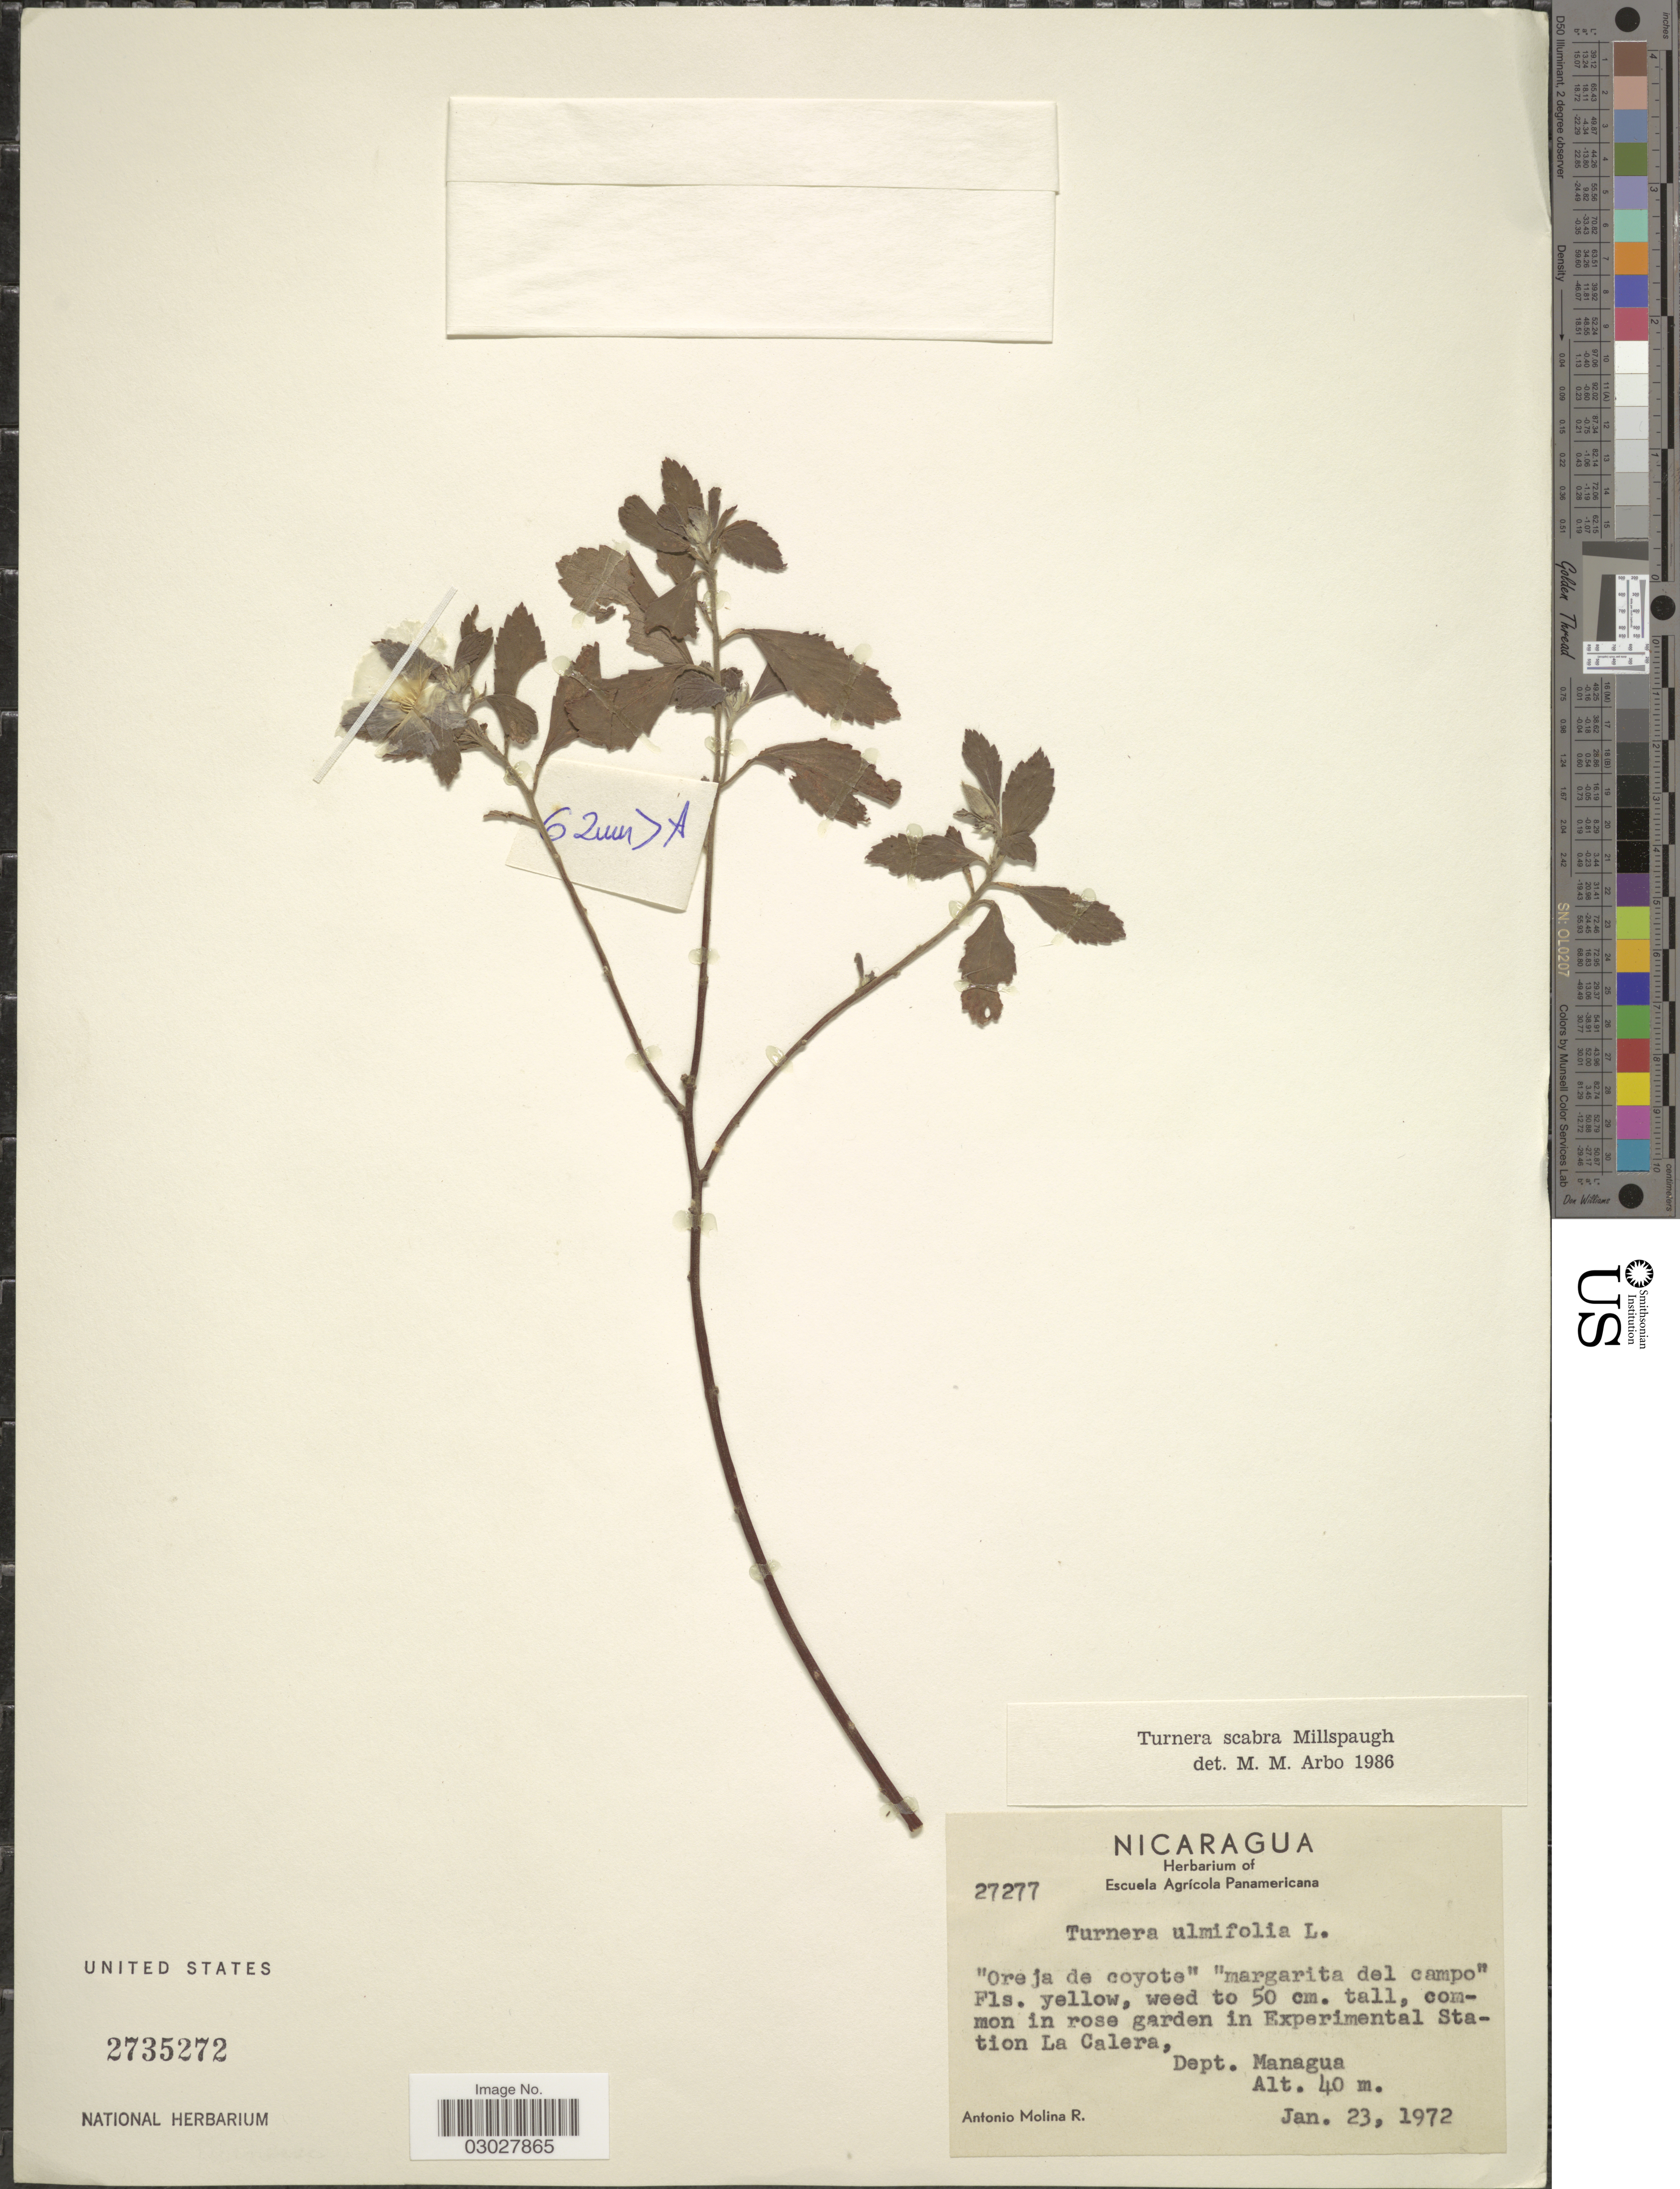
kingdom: Plantae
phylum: Tracheophyta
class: Magnoliopsida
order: Malpighiales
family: Turneraceae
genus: Turnera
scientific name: Turnera scabra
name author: Millsp.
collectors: A. Molina R.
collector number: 27277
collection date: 1972-01-23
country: Nicaragua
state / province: Managua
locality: In rose garden in Experimental Station La Calera, Dept. Managua.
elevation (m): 40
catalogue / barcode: US 2735272